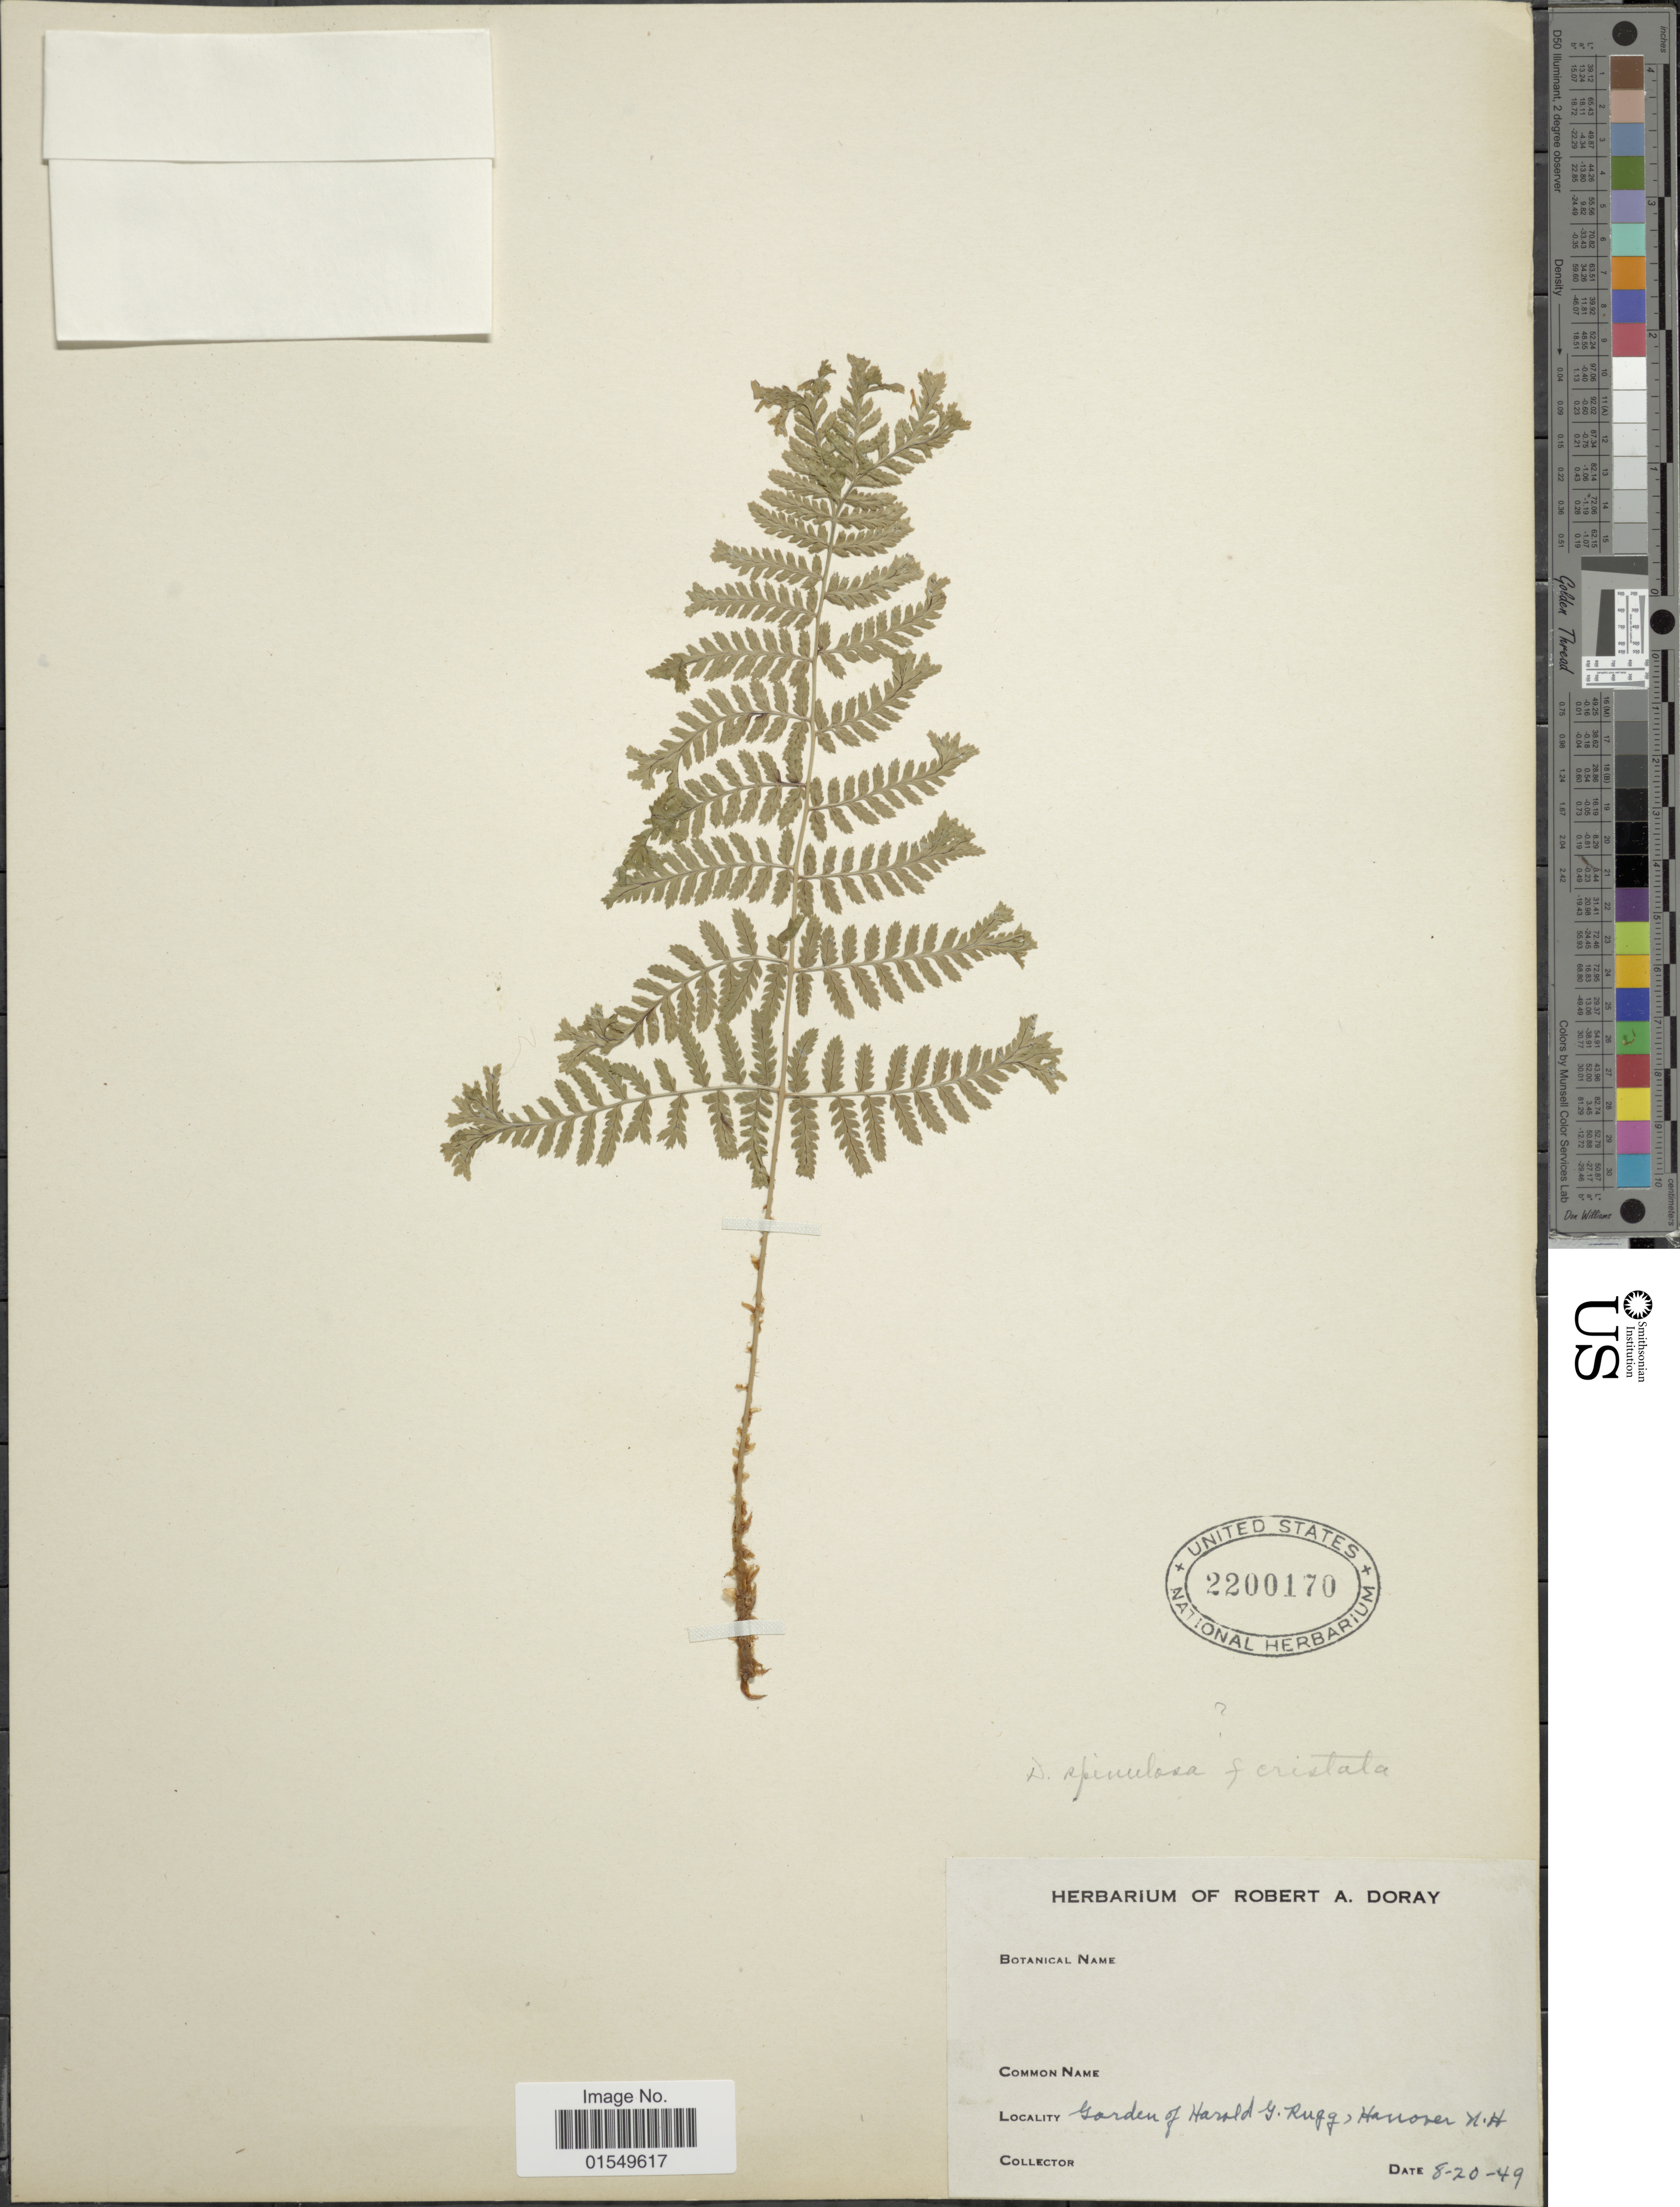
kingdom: Plantae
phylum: Tracheophyta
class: Polypodiopsida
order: Polypodiales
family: Dryopteridaceae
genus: Dryopteris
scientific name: Dryopteris carthusiana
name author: (Villars) H.P. Fuchs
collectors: ex herb. Robert A. Doray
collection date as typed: Transcribed d/m/y: 20/8/49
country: United States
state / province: New Hampshire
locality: Garden of Harold G. Rugg, Hanover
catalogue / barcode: US 2200170